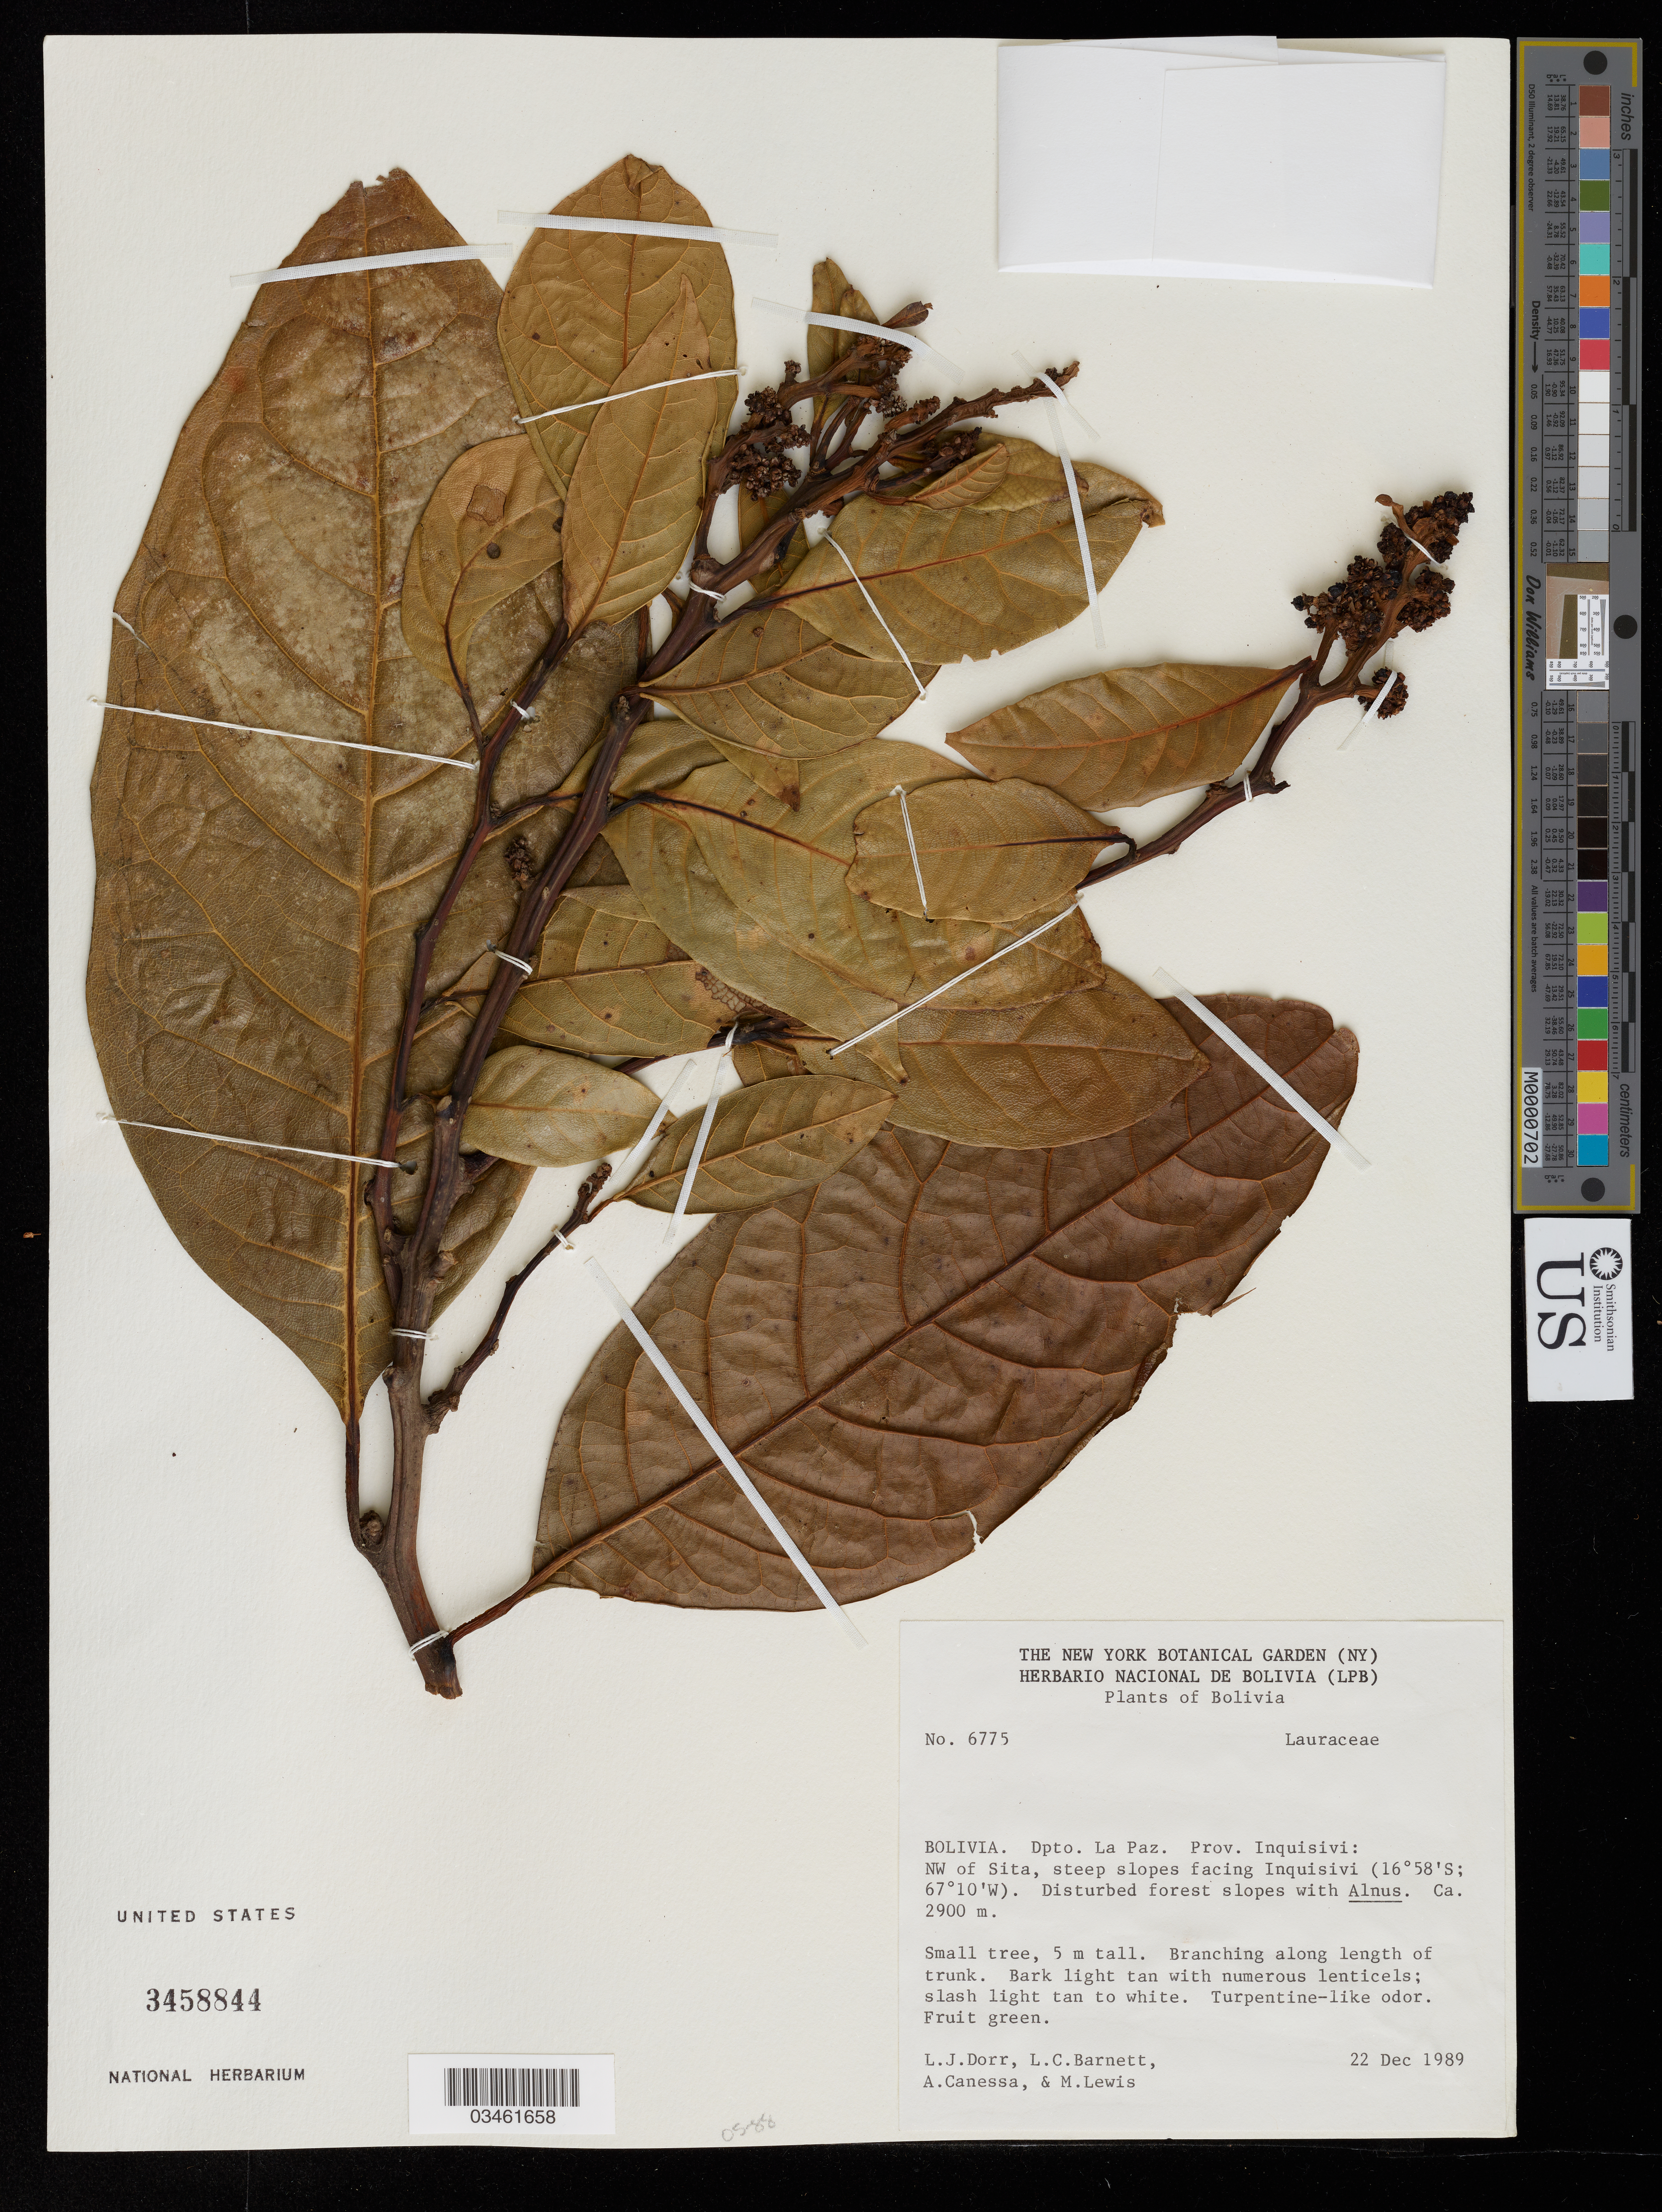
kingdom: Plantae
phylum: Tracheophyta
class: Magnoliopsida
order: Laurales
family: Lauraceae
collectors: L. J. Dorr, L. C. Barnett, A. Canessa & M. Lewis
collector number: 6775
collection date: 1989-12-22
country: Bolivia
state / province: La Paz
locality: Dpto. La Paz. Prov. Inquisivi: NW of Sita, steep slopes facing Inquisivi.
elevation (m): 2900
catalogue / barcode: US 3458844